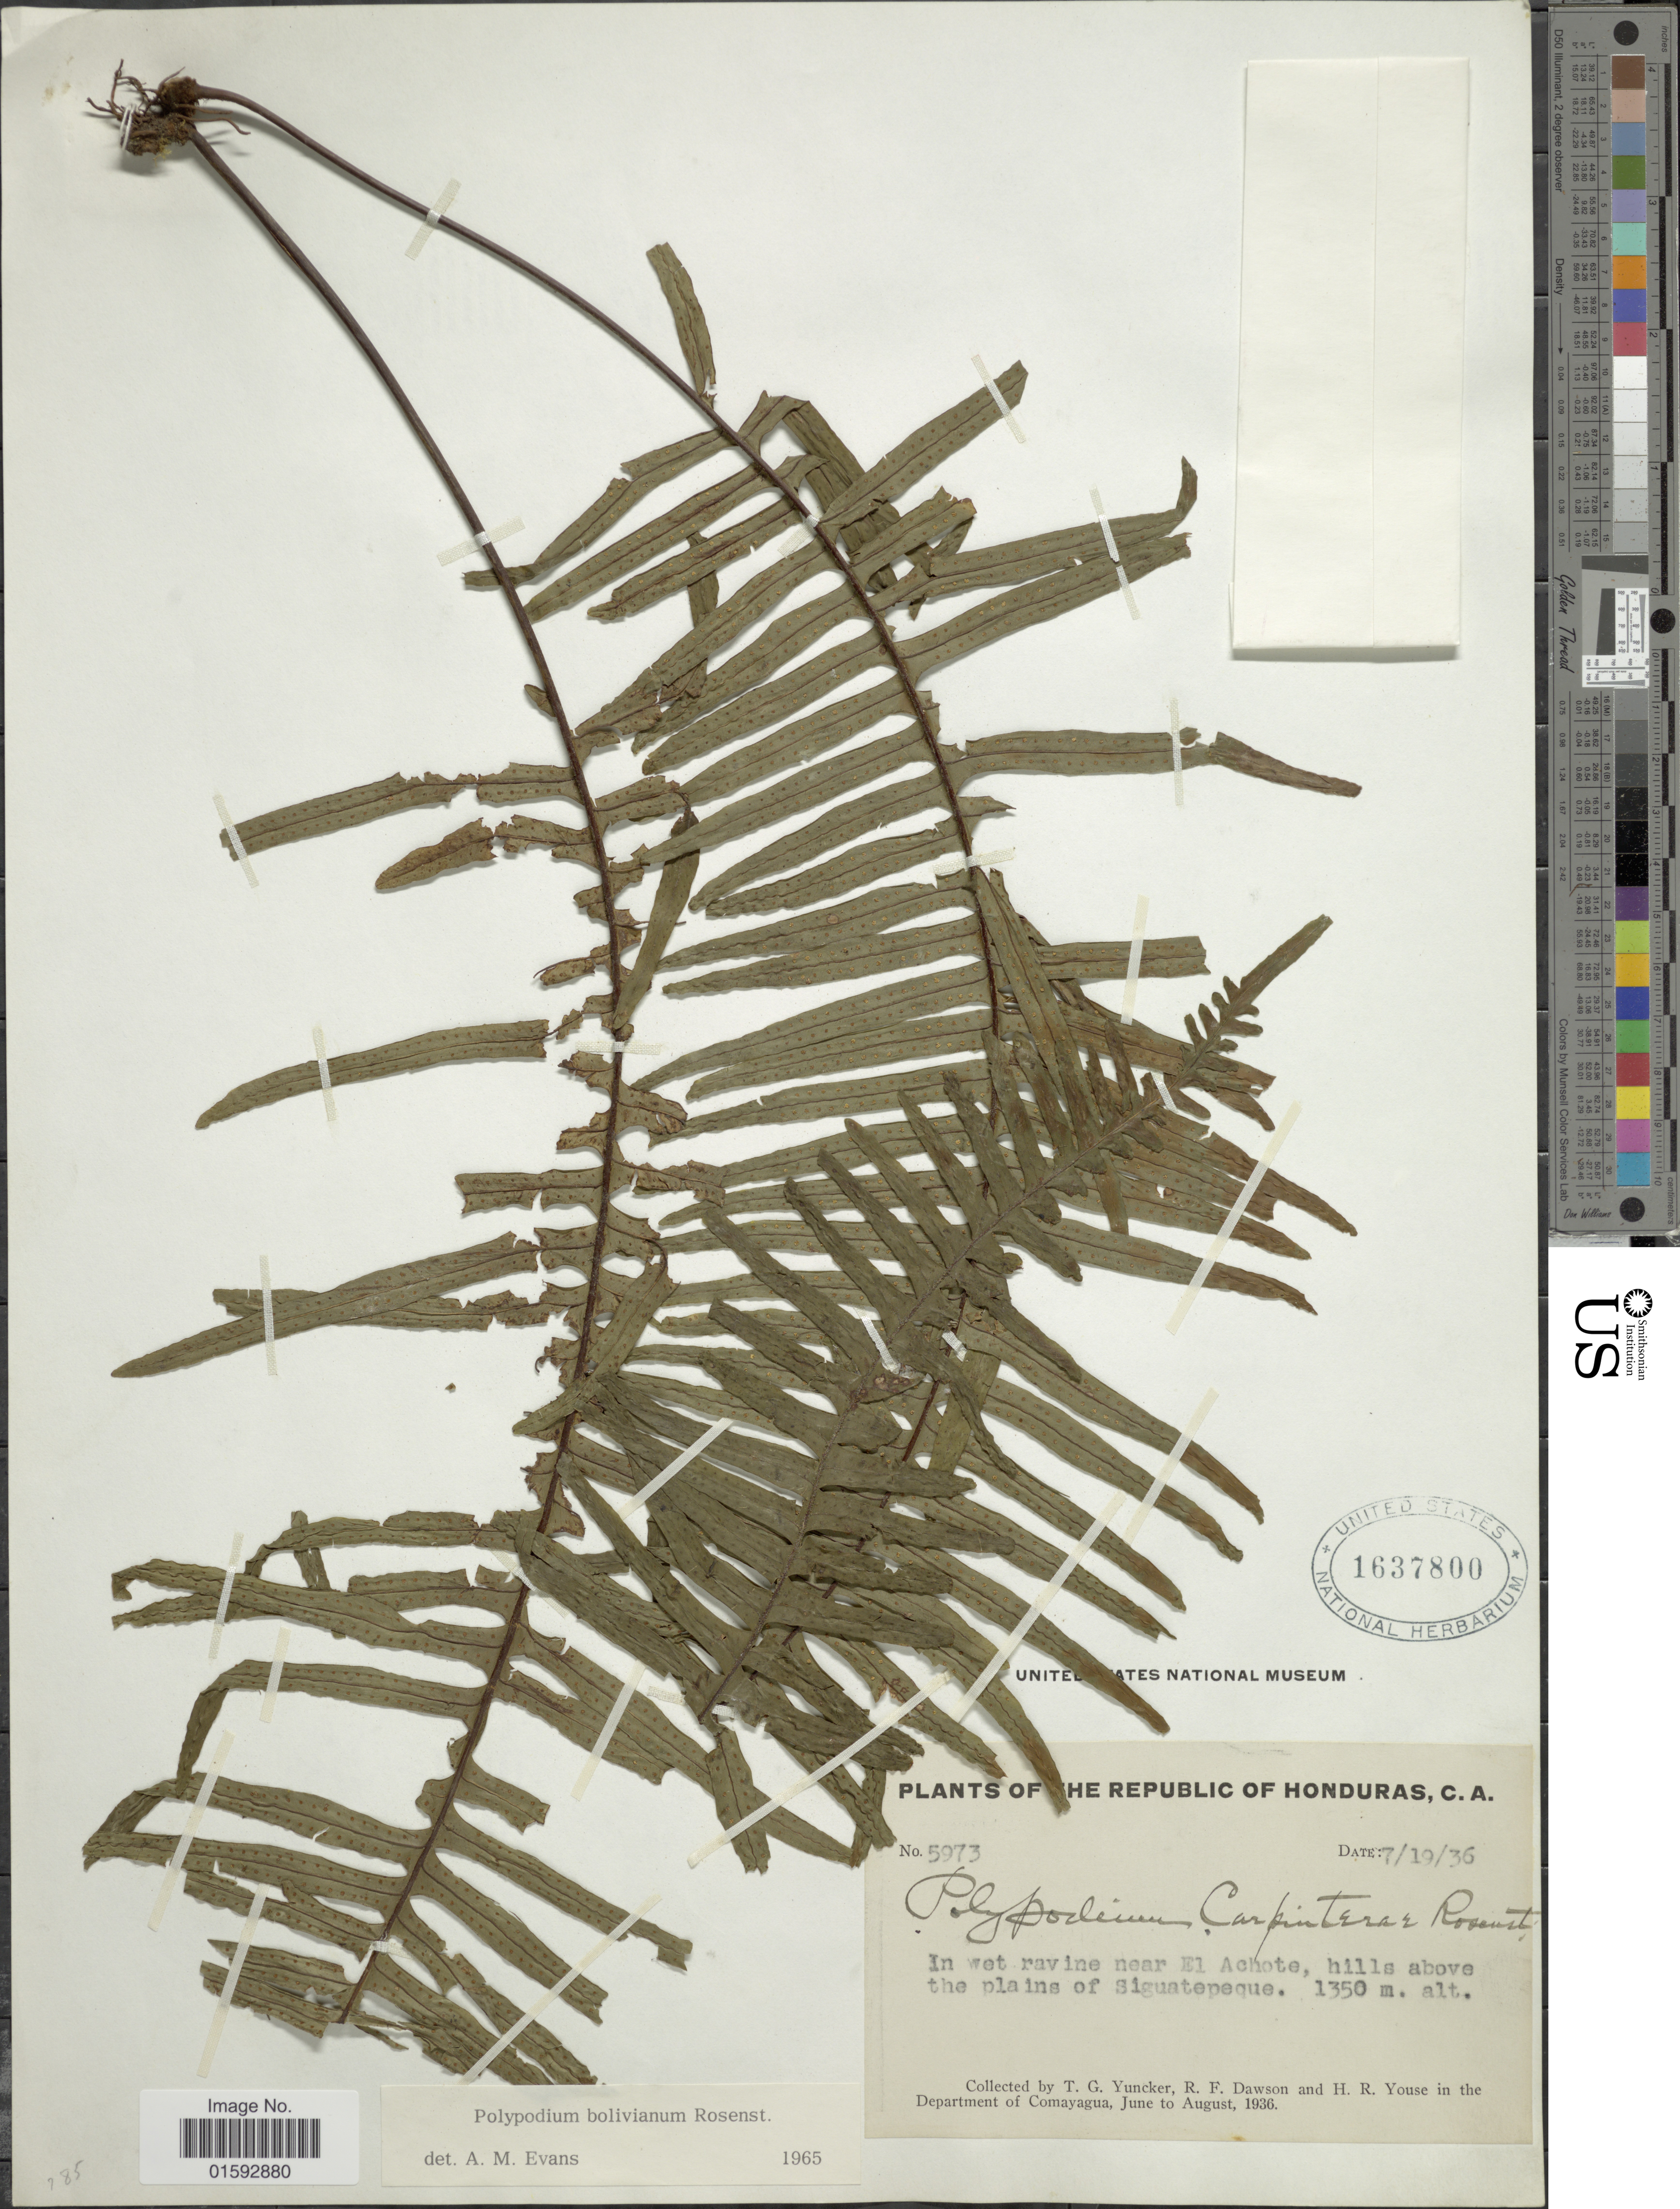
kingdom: Plantae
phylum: Tracheophyta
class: Polypodiopsida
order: Polypodiales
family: Polypodiaceae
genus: Pecluma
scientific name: Pecluma divaricata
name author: (E. Fourn.) Mickel & Beitel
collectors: T. G. Yuncker, R. F. Dawson & H. Youse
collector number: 5973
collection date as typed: Transcribed d/m/y: 19/7/36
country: Honduras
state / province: Comayagua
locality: In wet ravine near El Achote, hills above the plains of Siguatepeque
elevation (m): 1350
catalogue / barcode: US 1637800